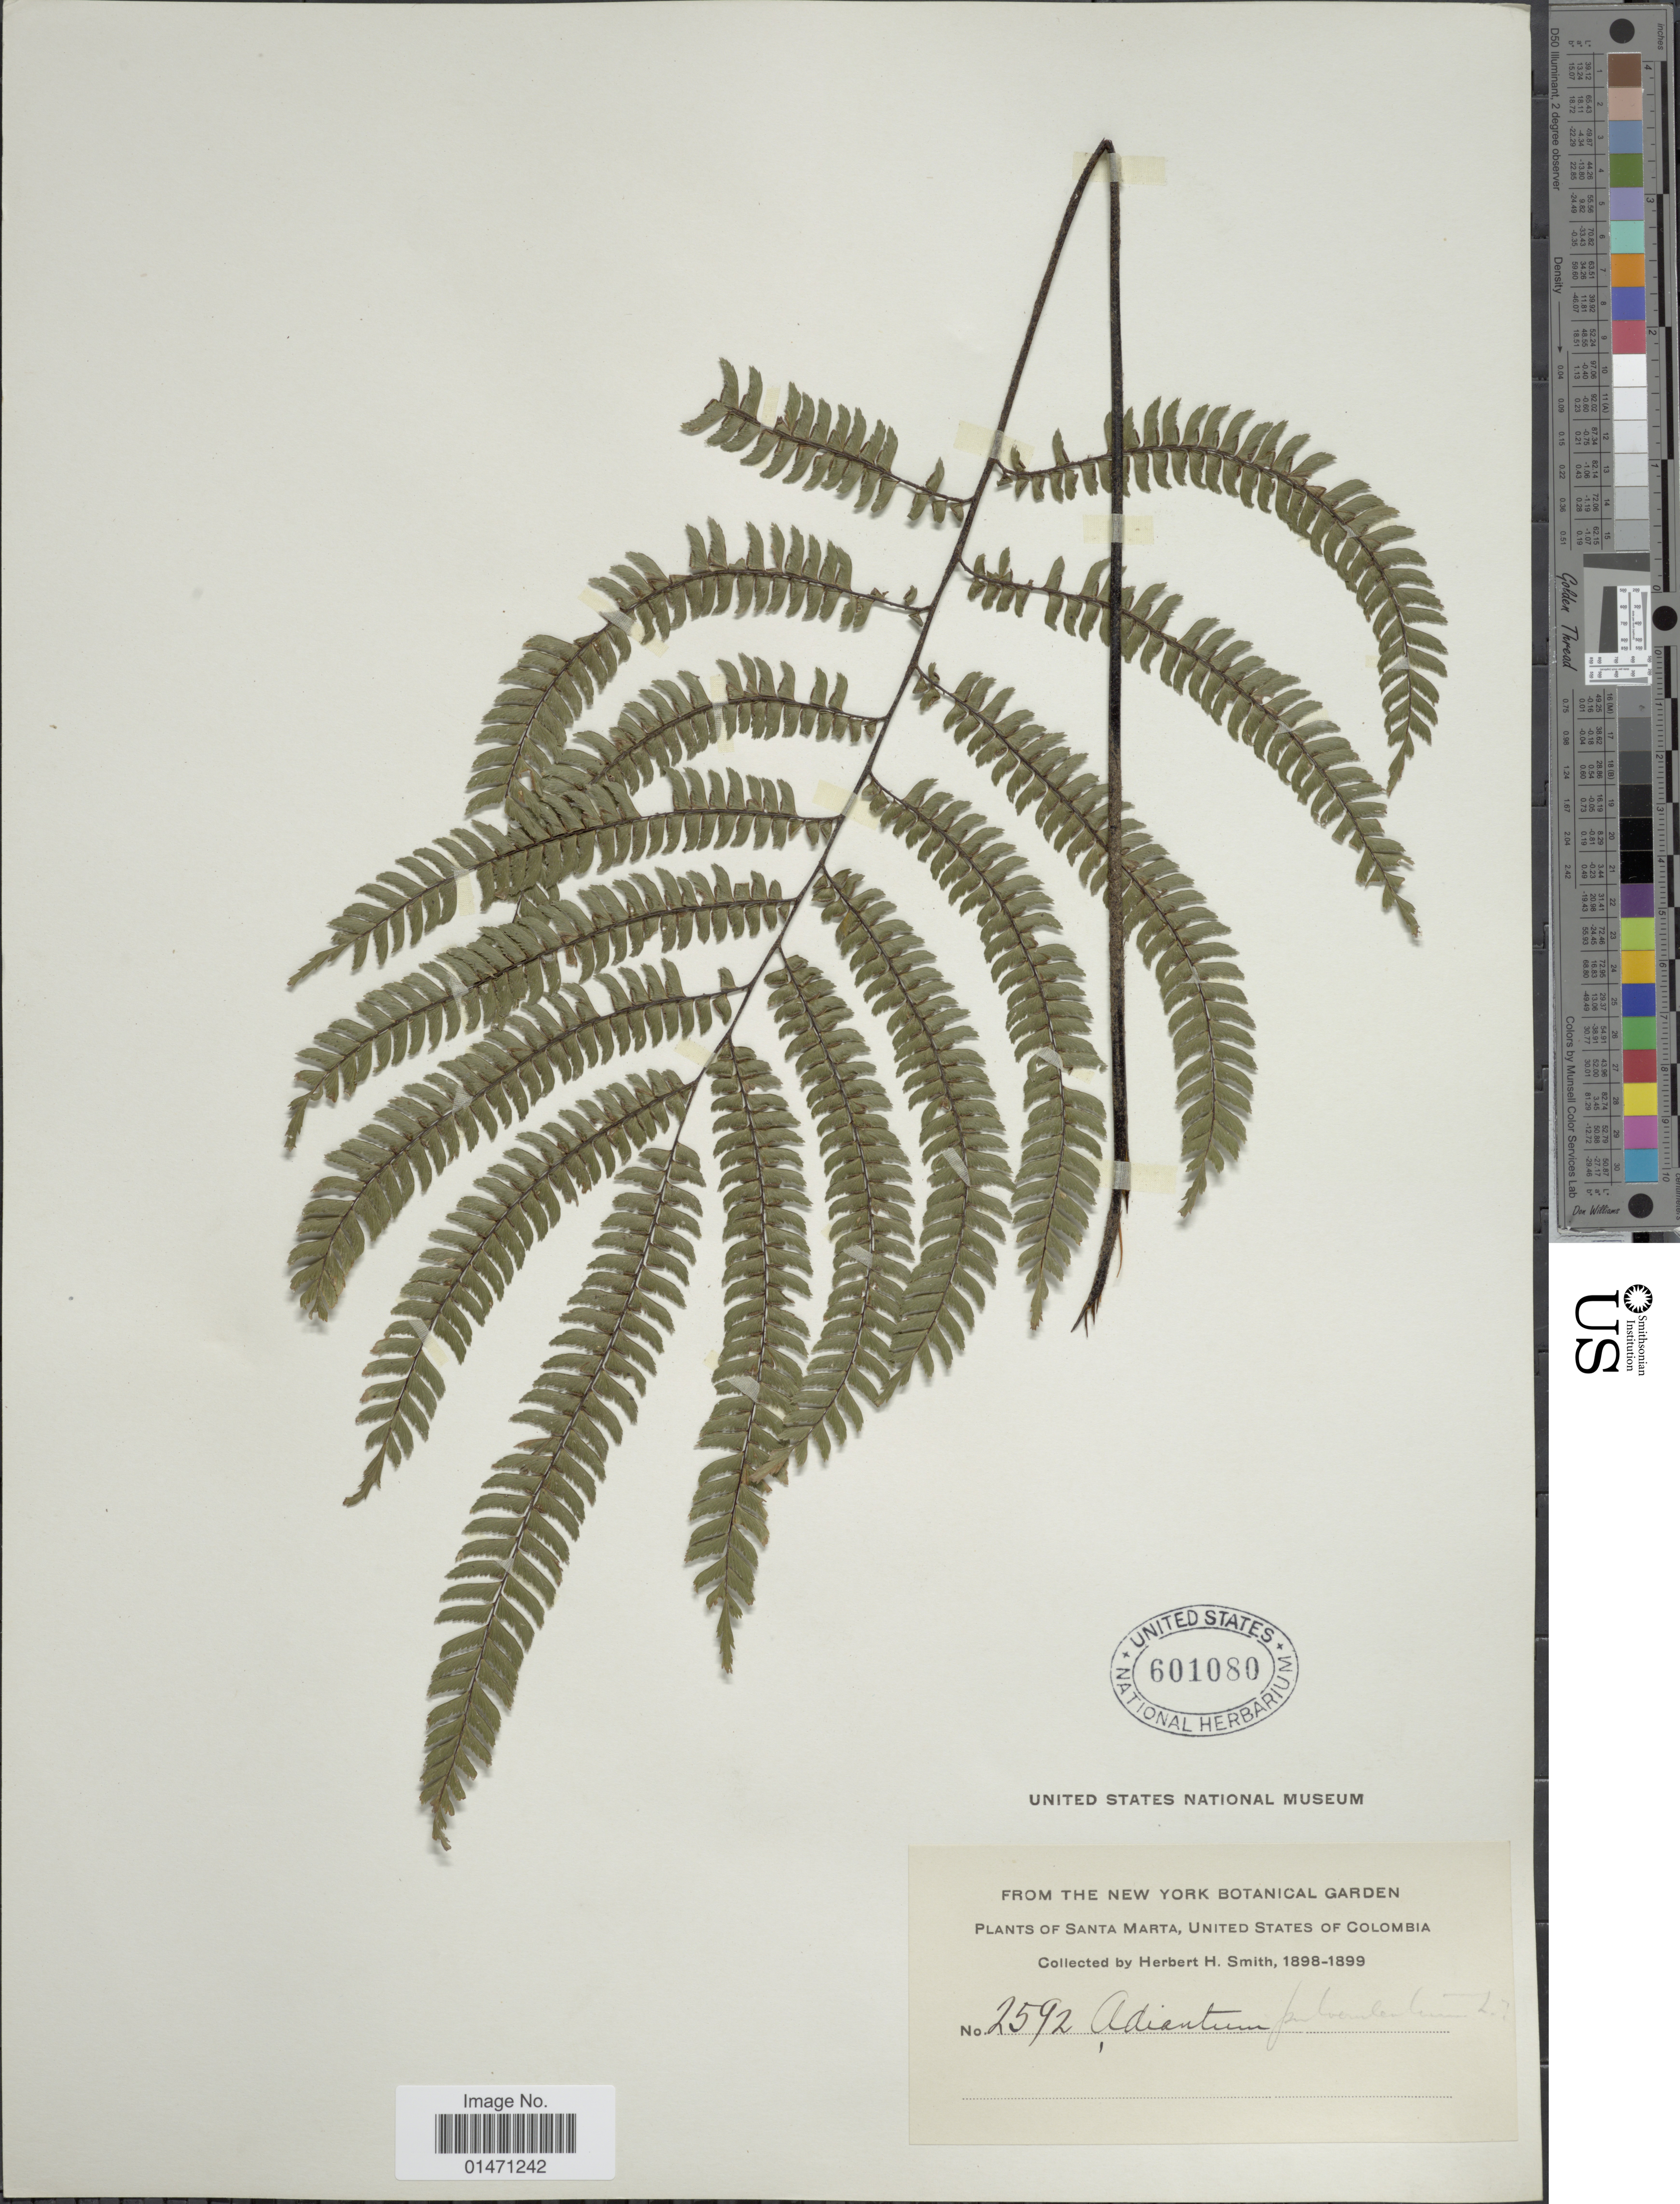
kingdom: Plantae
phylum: Tracheophyta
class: Polypodiopsida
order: Polypodiales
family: Pteridaceae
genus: Adiantum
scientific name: Adiantum pulverulentum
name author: L.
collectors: Herbert H. Smith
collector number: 2592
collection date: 1898/1899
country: Colombia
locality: PLants of Santa Marta, United States of Colombia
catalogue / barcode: US 601080